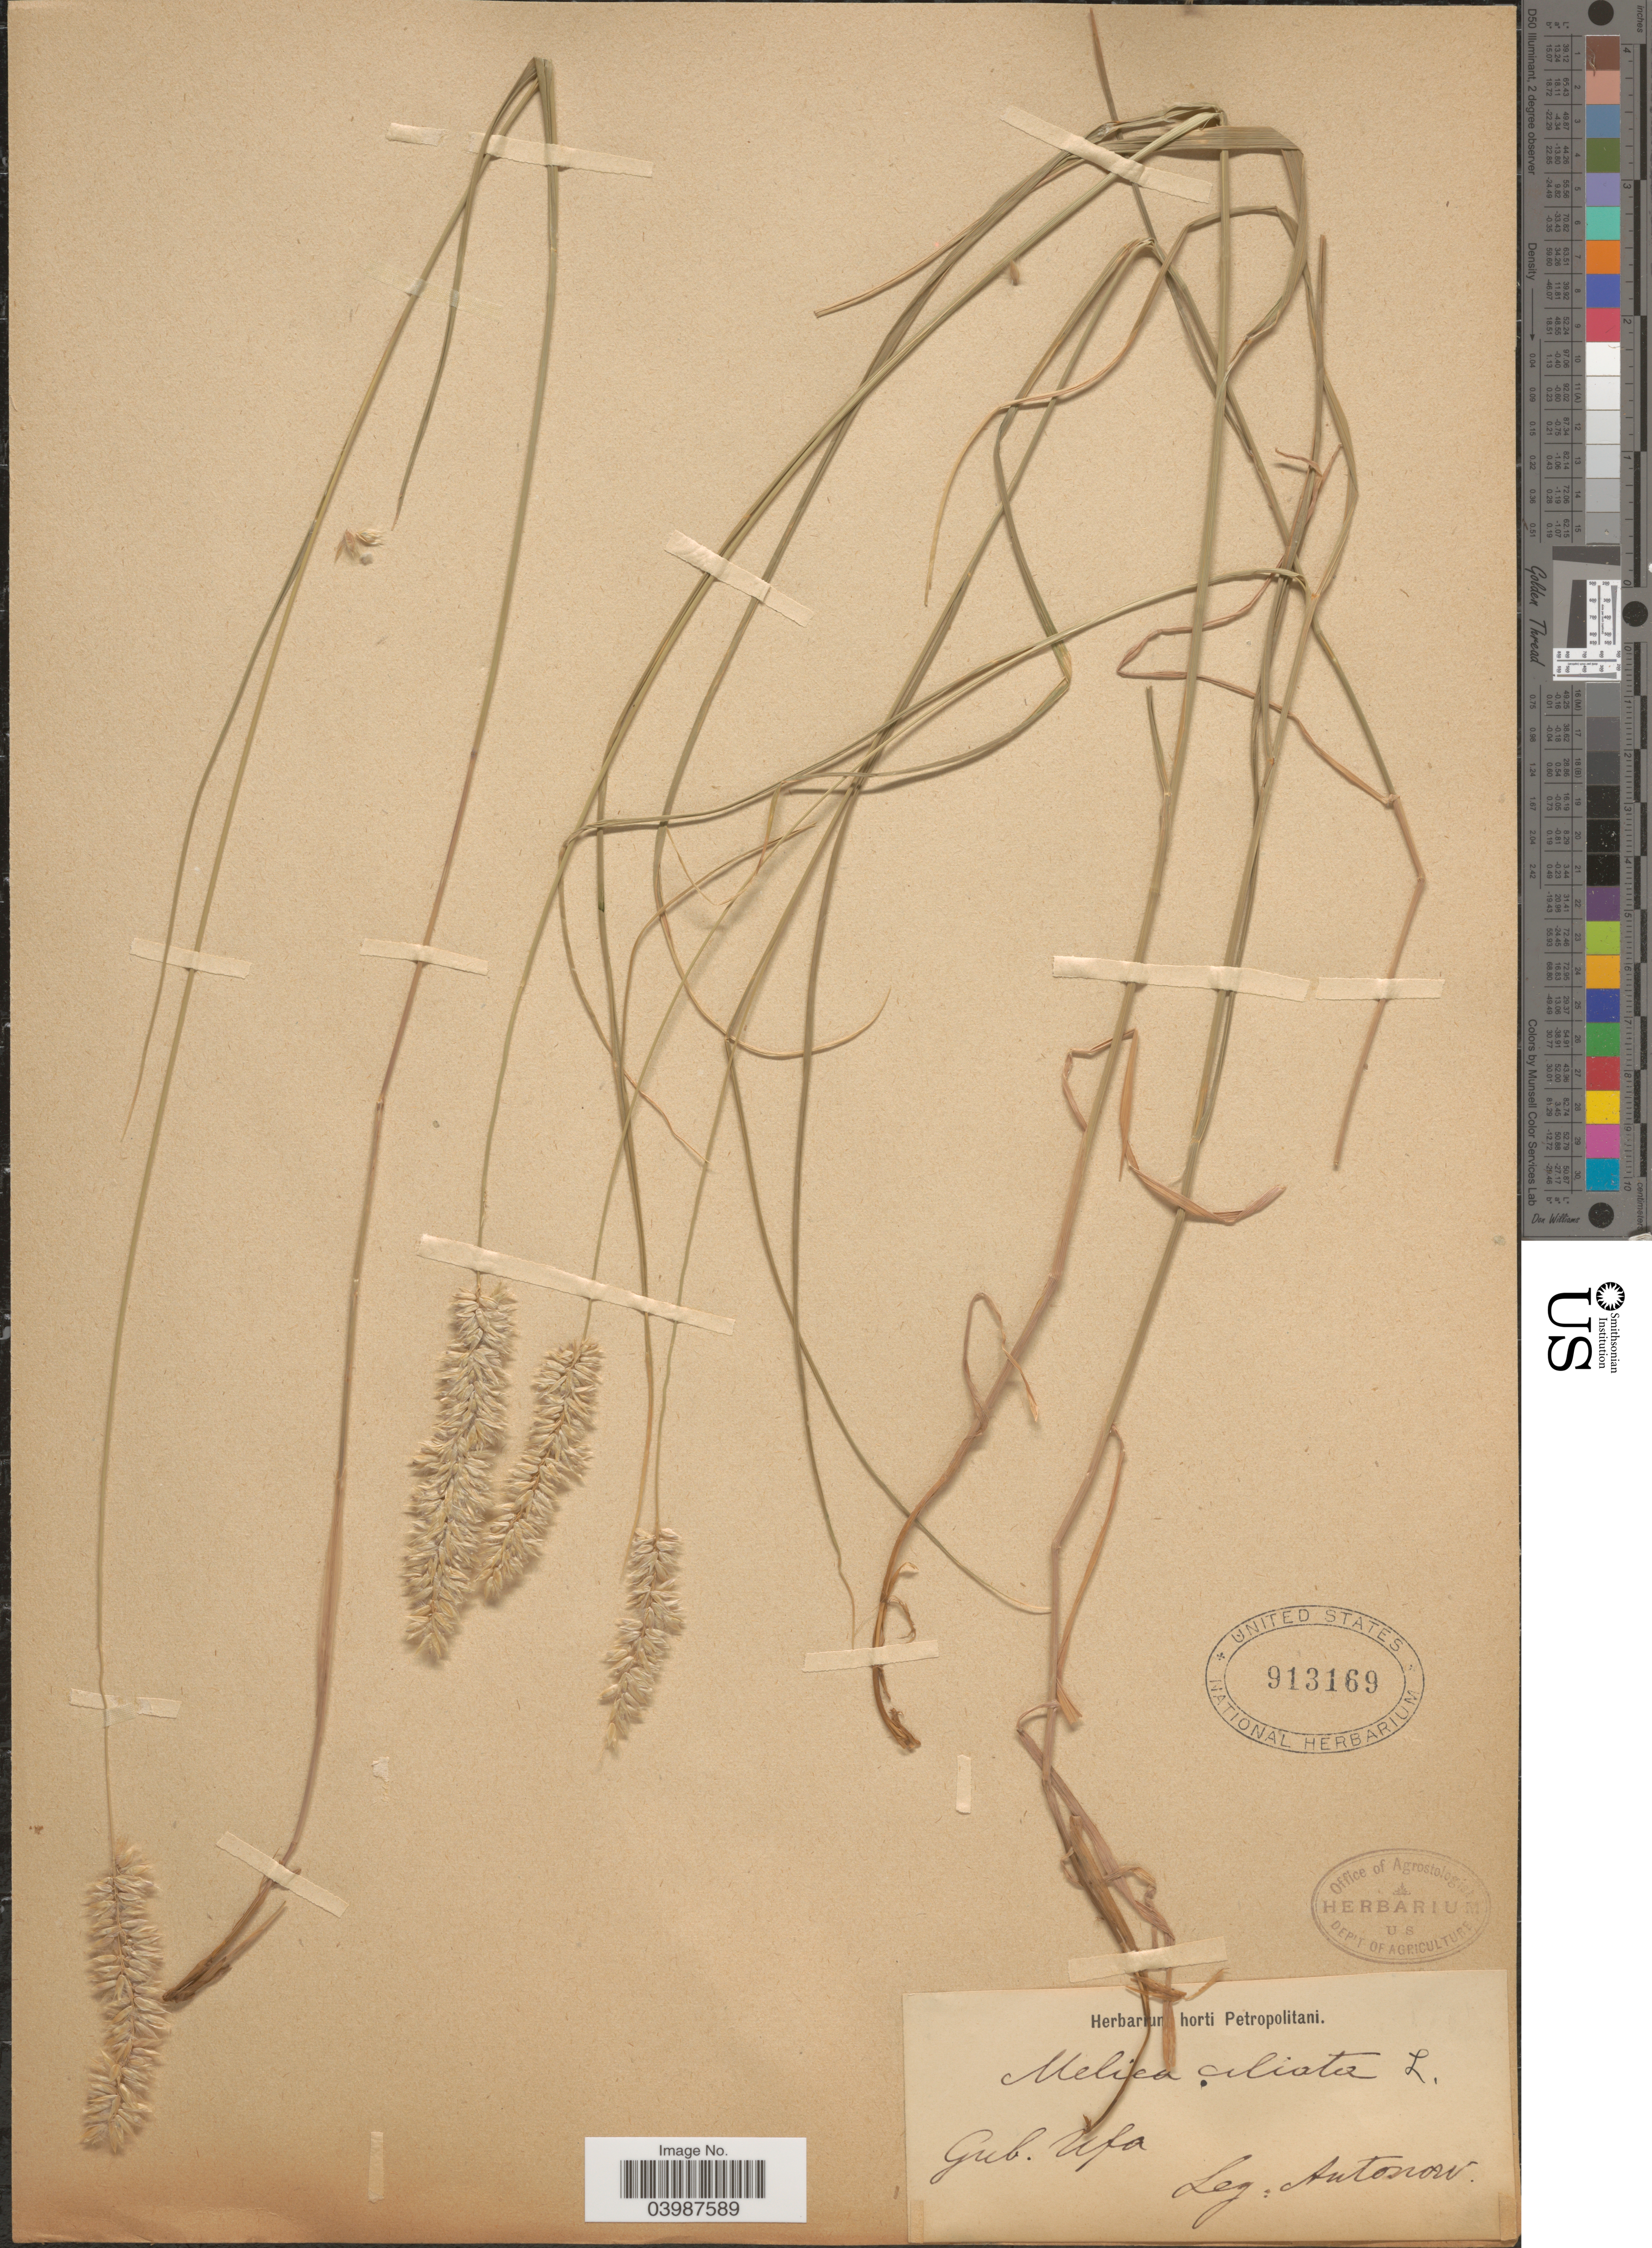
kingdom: Plantae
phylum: Tracheophyta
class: Liliopsida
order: Poales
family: Poaceae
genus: Melica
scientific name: Melica ciliata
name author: L.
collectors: A. Antonow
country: Russian Federation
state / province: Bashkortostan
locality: Gub. Ufa.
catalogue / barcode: US 913169